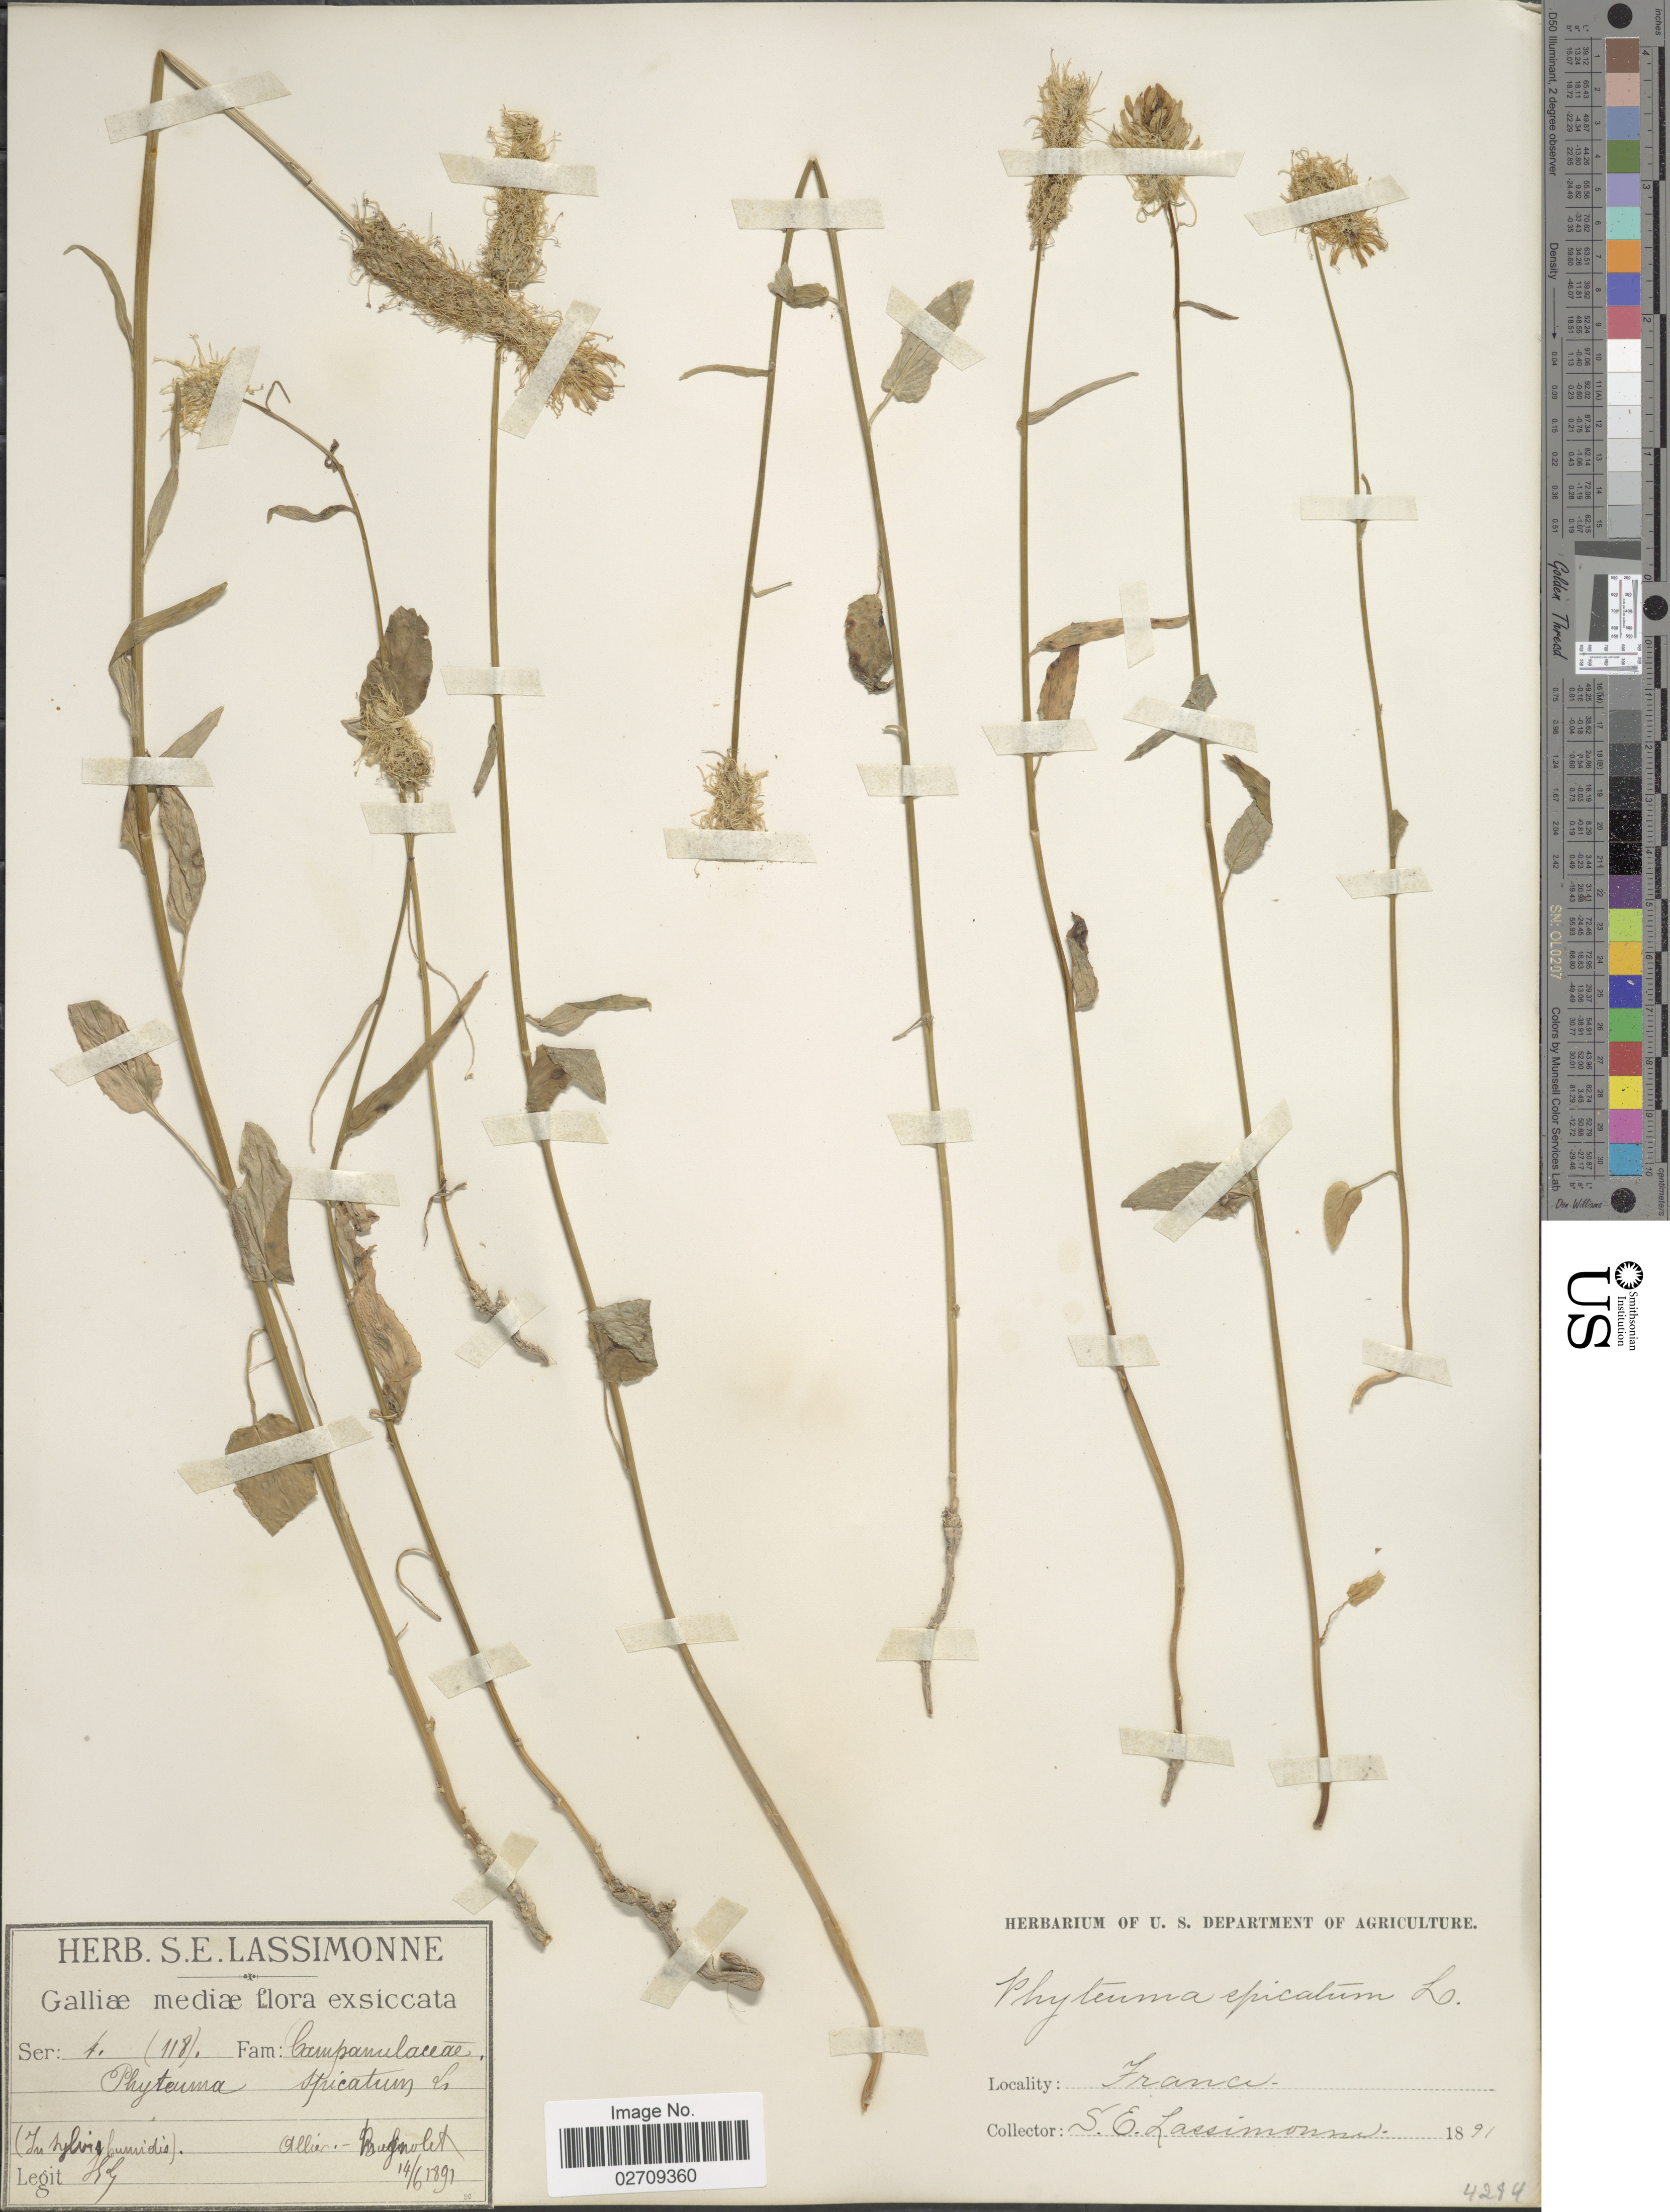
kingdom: Plantae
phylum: Tracheophyta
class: Magnoliopsida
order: Asterales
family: Campanulaceae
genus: Phyteuma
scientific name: Phyteuma spicatum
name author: L.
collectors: S. Lassimonne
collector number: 4(118)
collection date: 1891-06-14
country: France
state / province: Auvergne-Rhône-Alpes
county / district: Allier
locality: Galliae, In sylvis humidis, Allier Bagnolet